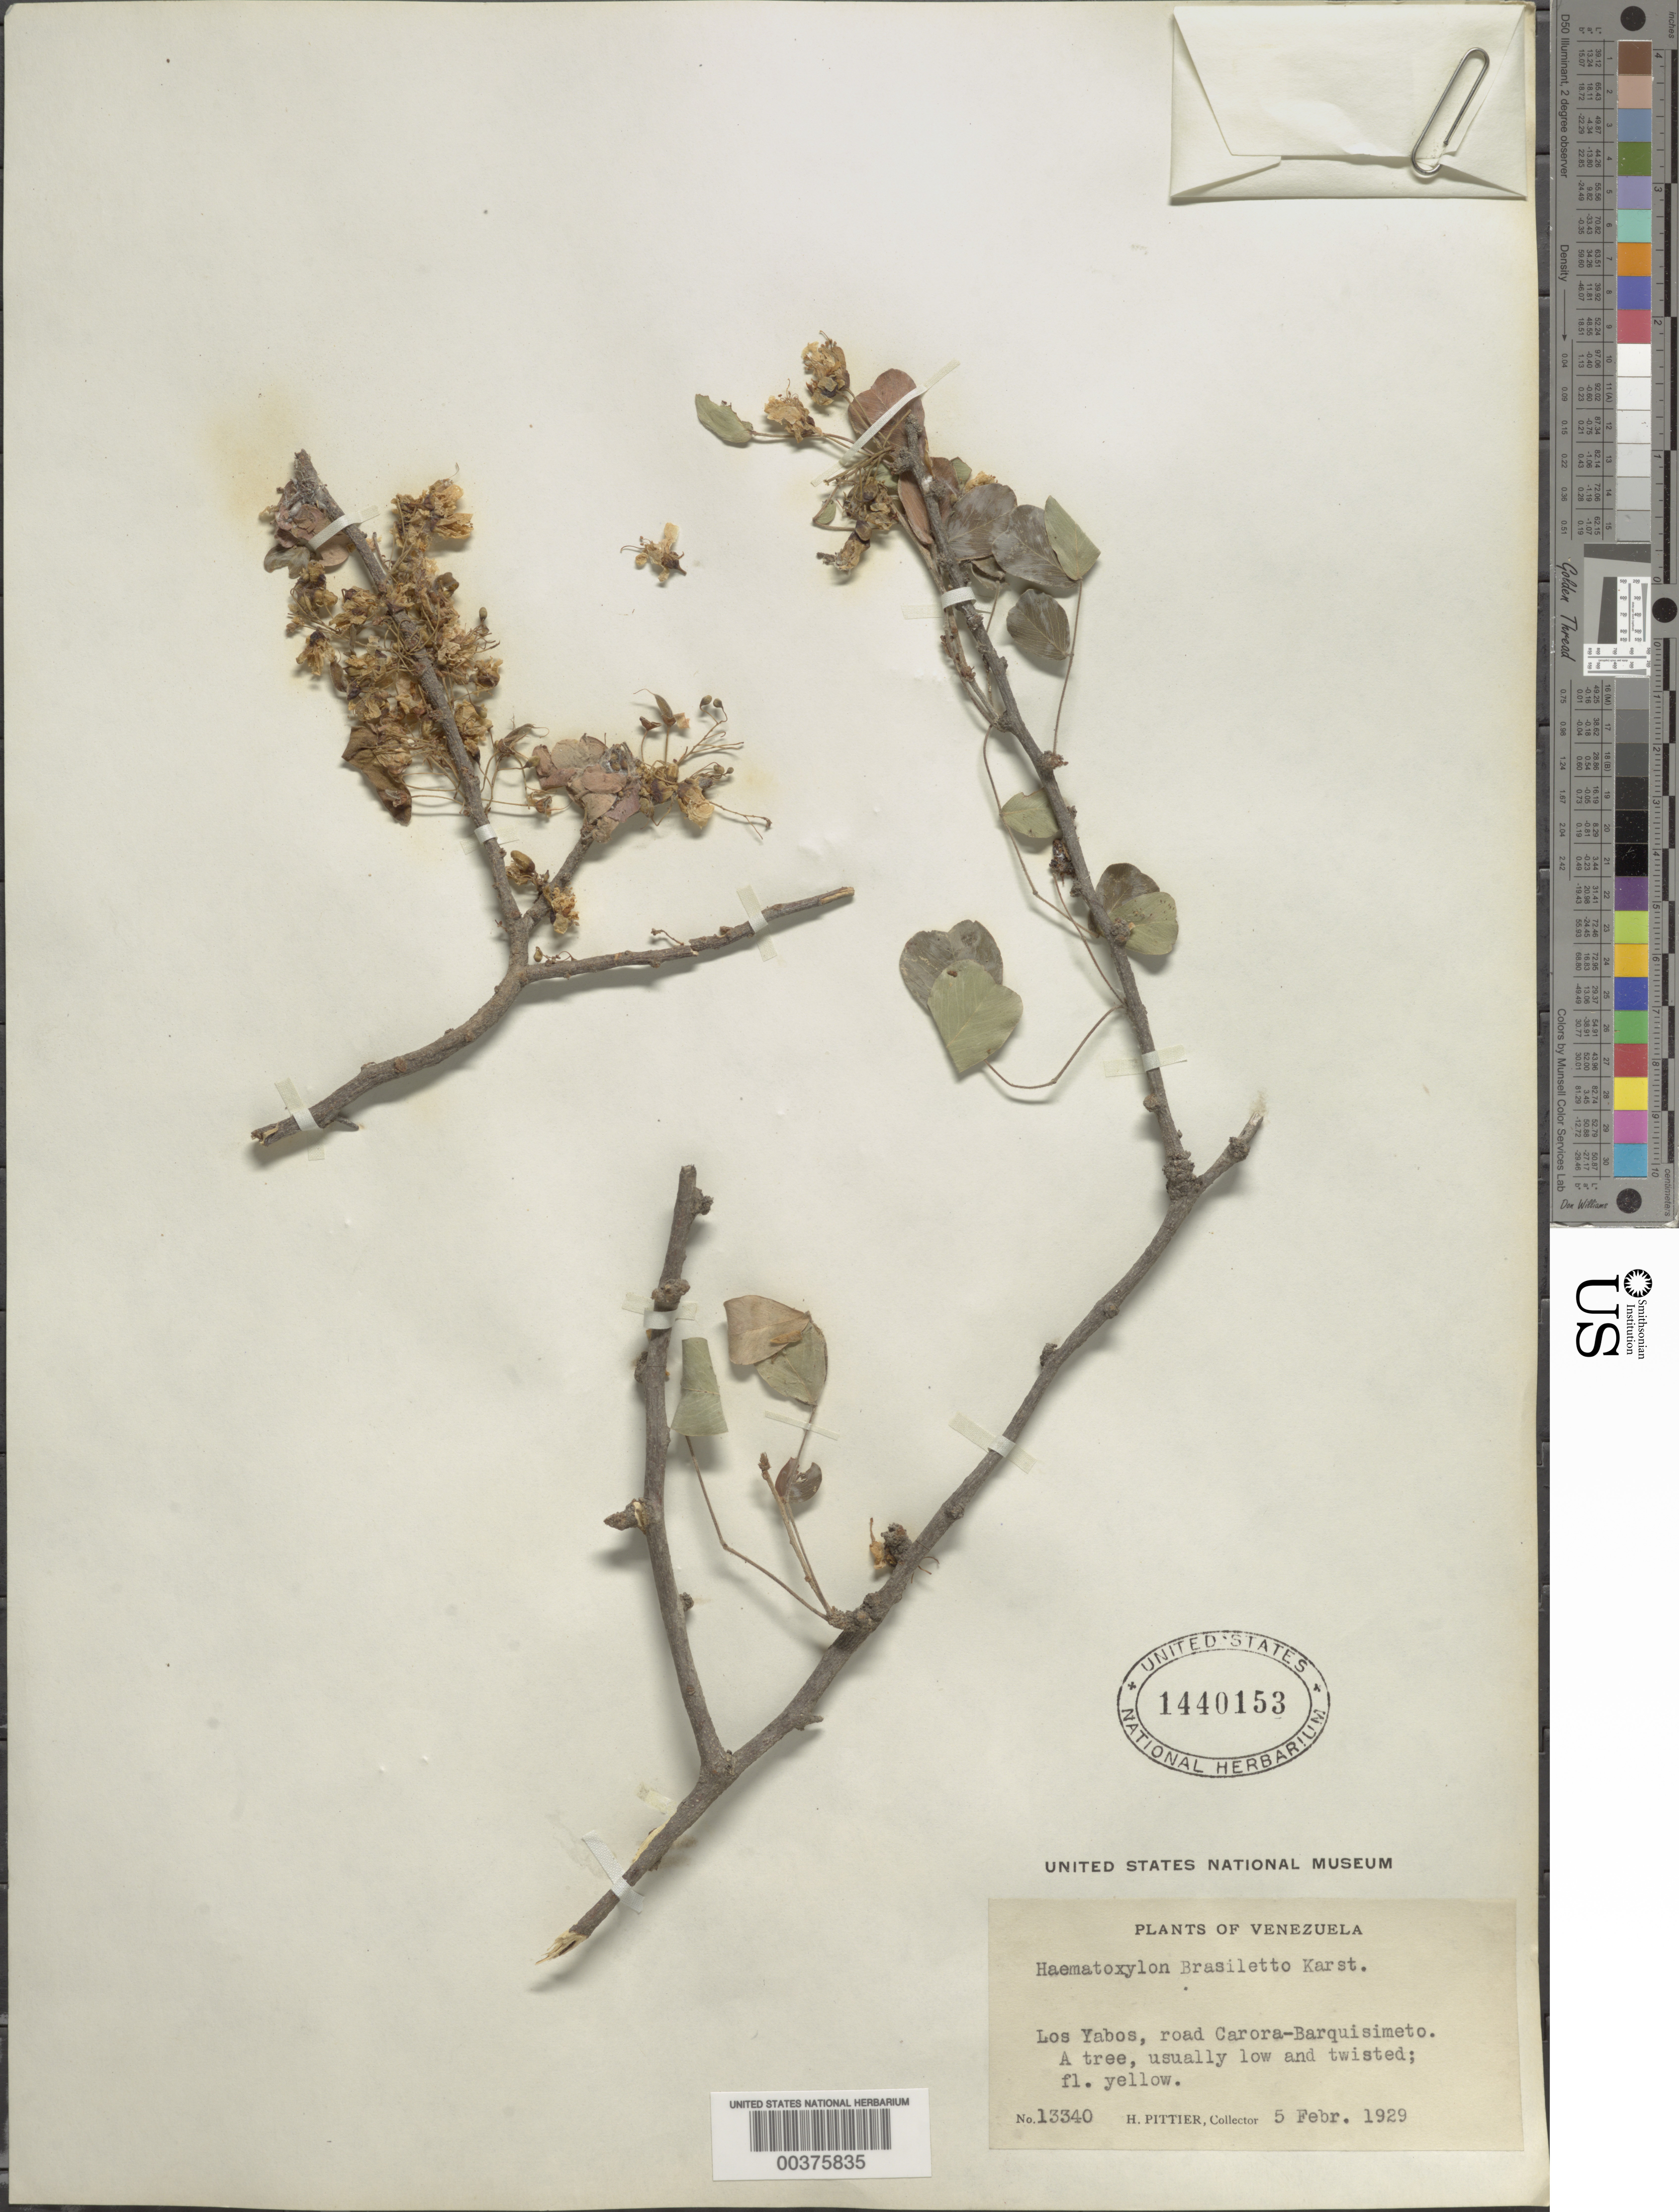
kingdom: Plantae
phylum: Tracheophyta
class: Magnoliopsida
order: Fabales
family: Fabaceae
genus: Haematoxylum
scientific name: Haematoxylum brasiletto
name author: H. Karst.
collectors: H. F. Pittier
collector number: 13340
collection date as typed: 05 Feb 1929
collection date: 1929-02-05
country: Venezuela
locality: Los yabos, road carora-barquisimeto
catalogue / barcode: US 1440153